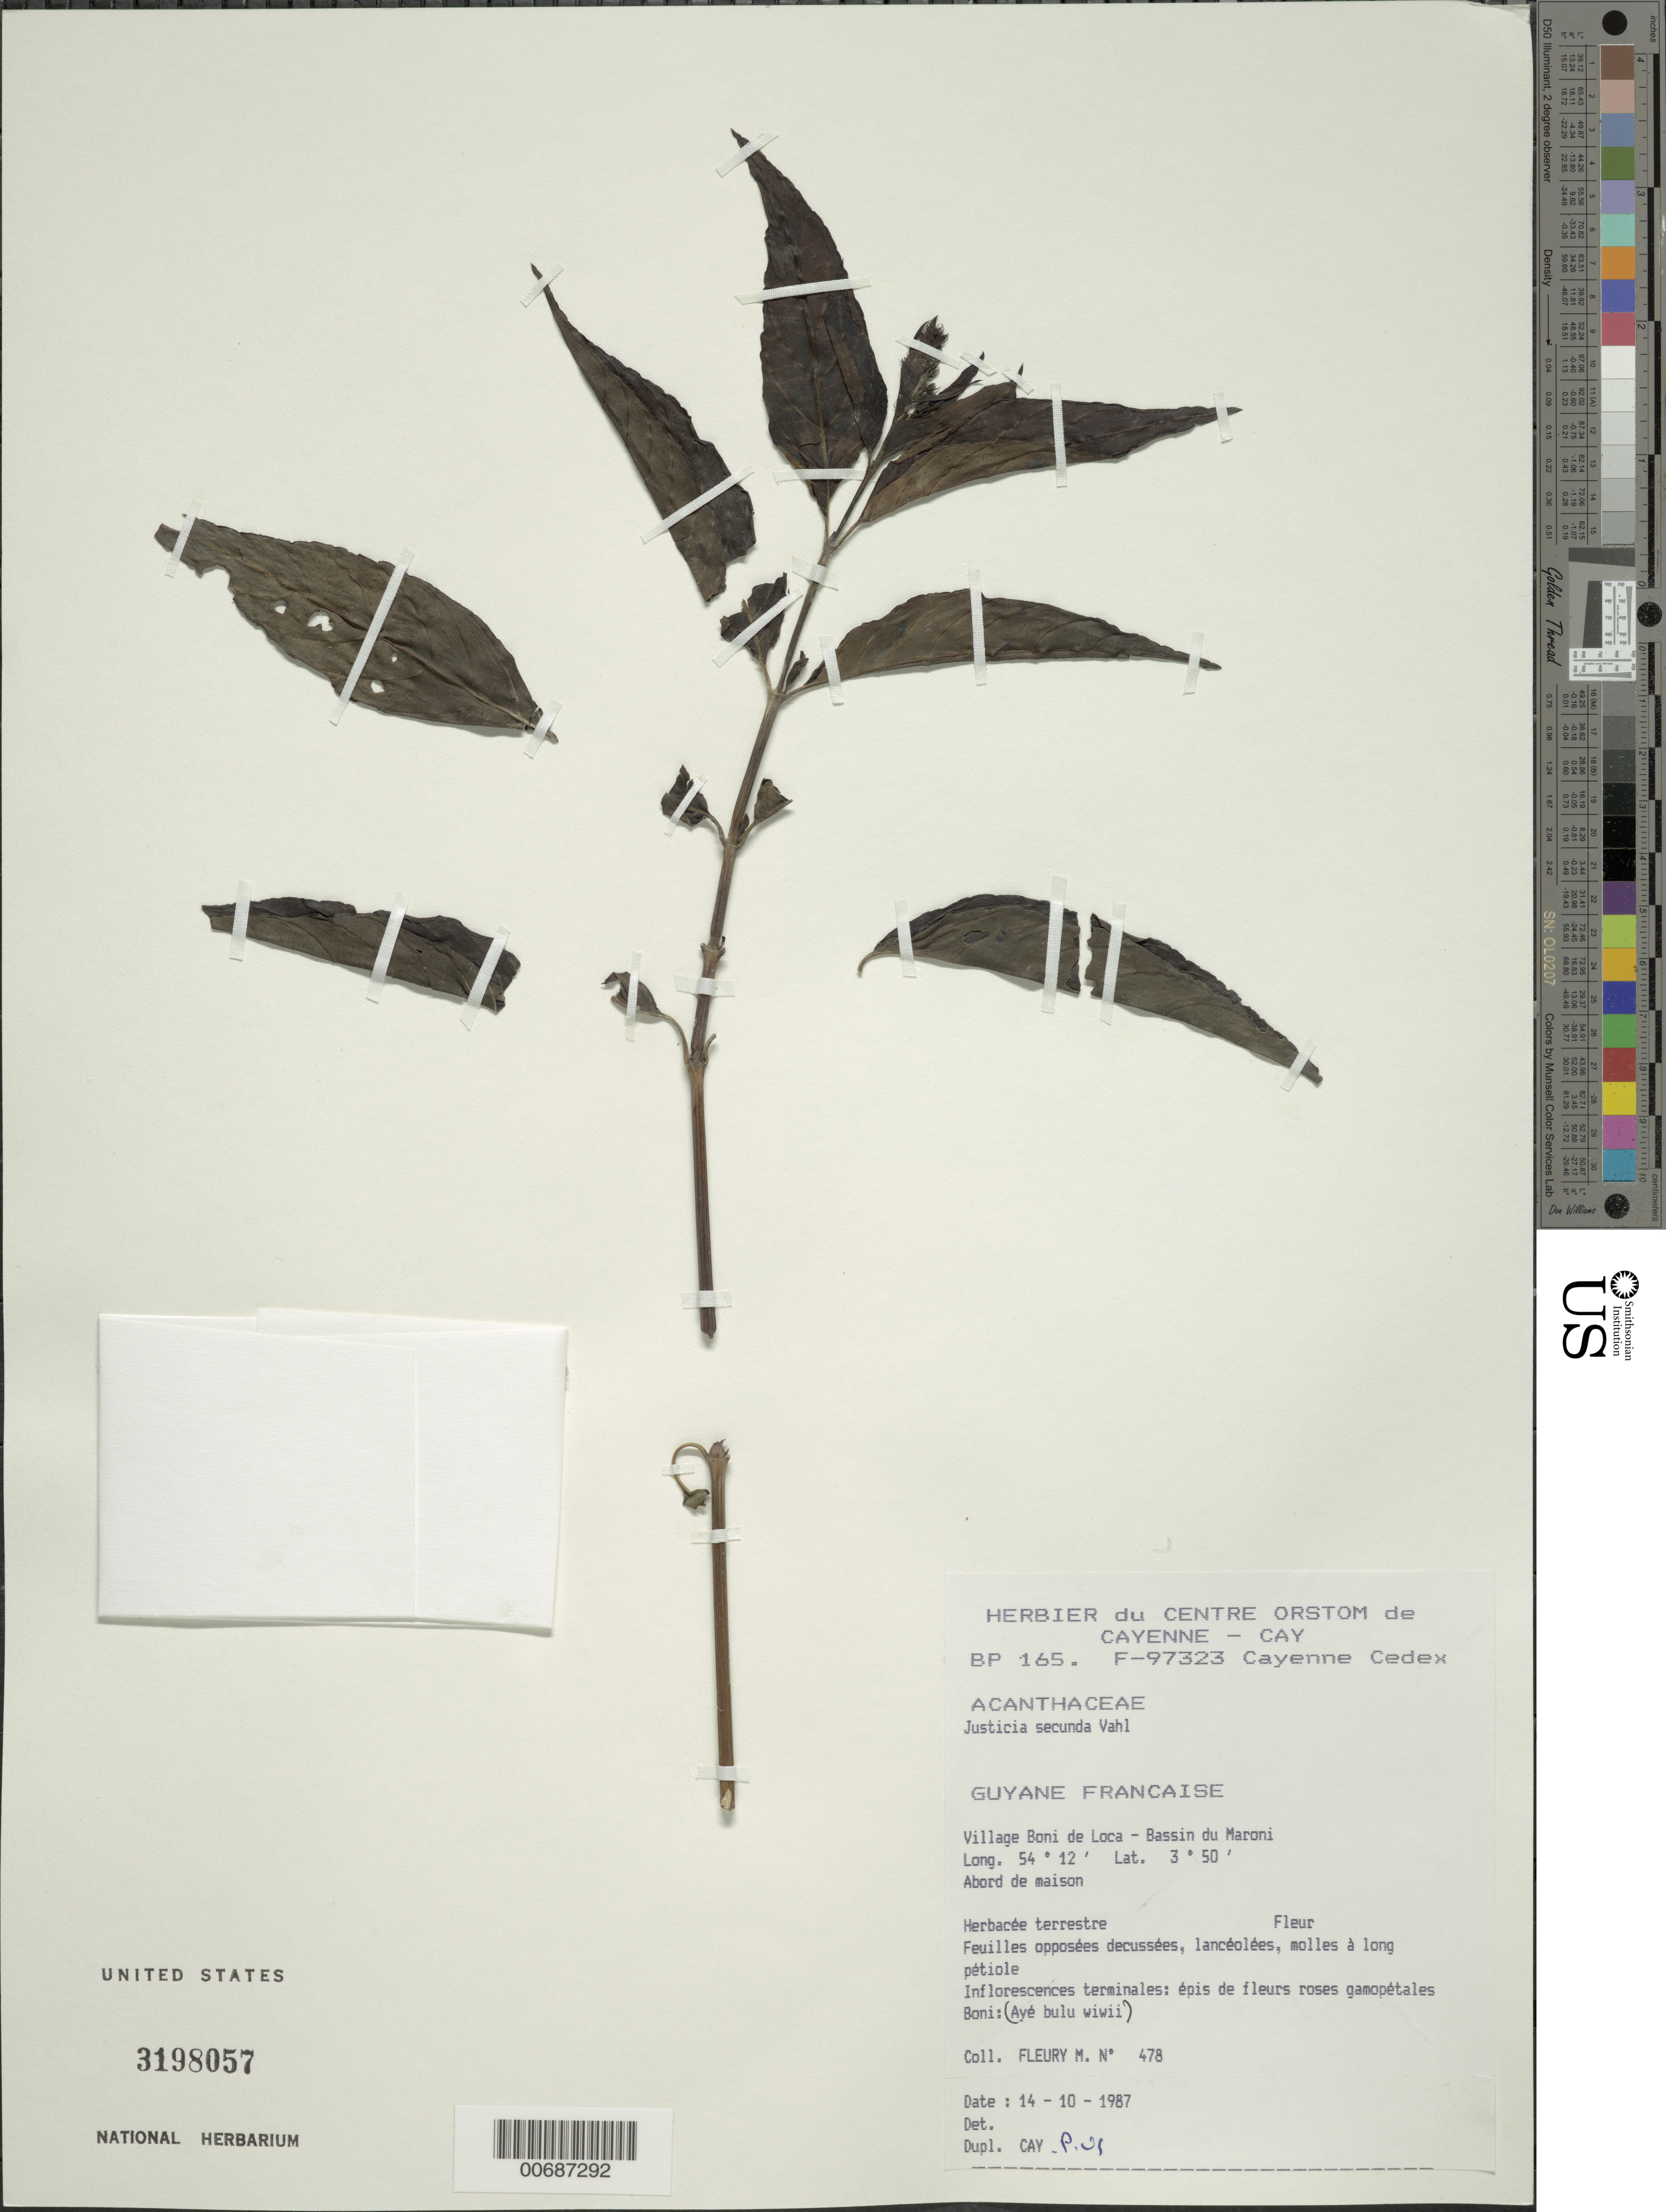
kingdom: Plantae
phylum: Tracheophyta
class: Magnoliopsida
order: Lamiales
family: Acanthaceae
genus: Justicia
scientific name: Justicia secunda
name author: Vahl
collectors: M. Fleury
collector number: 478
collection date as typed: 14-Oct-87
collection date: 1987-10-14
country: French Guiana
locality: Village Loca, Bassin du Maroni - Lawa, Route de Bonami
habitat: Near house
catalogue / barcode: US 3198057